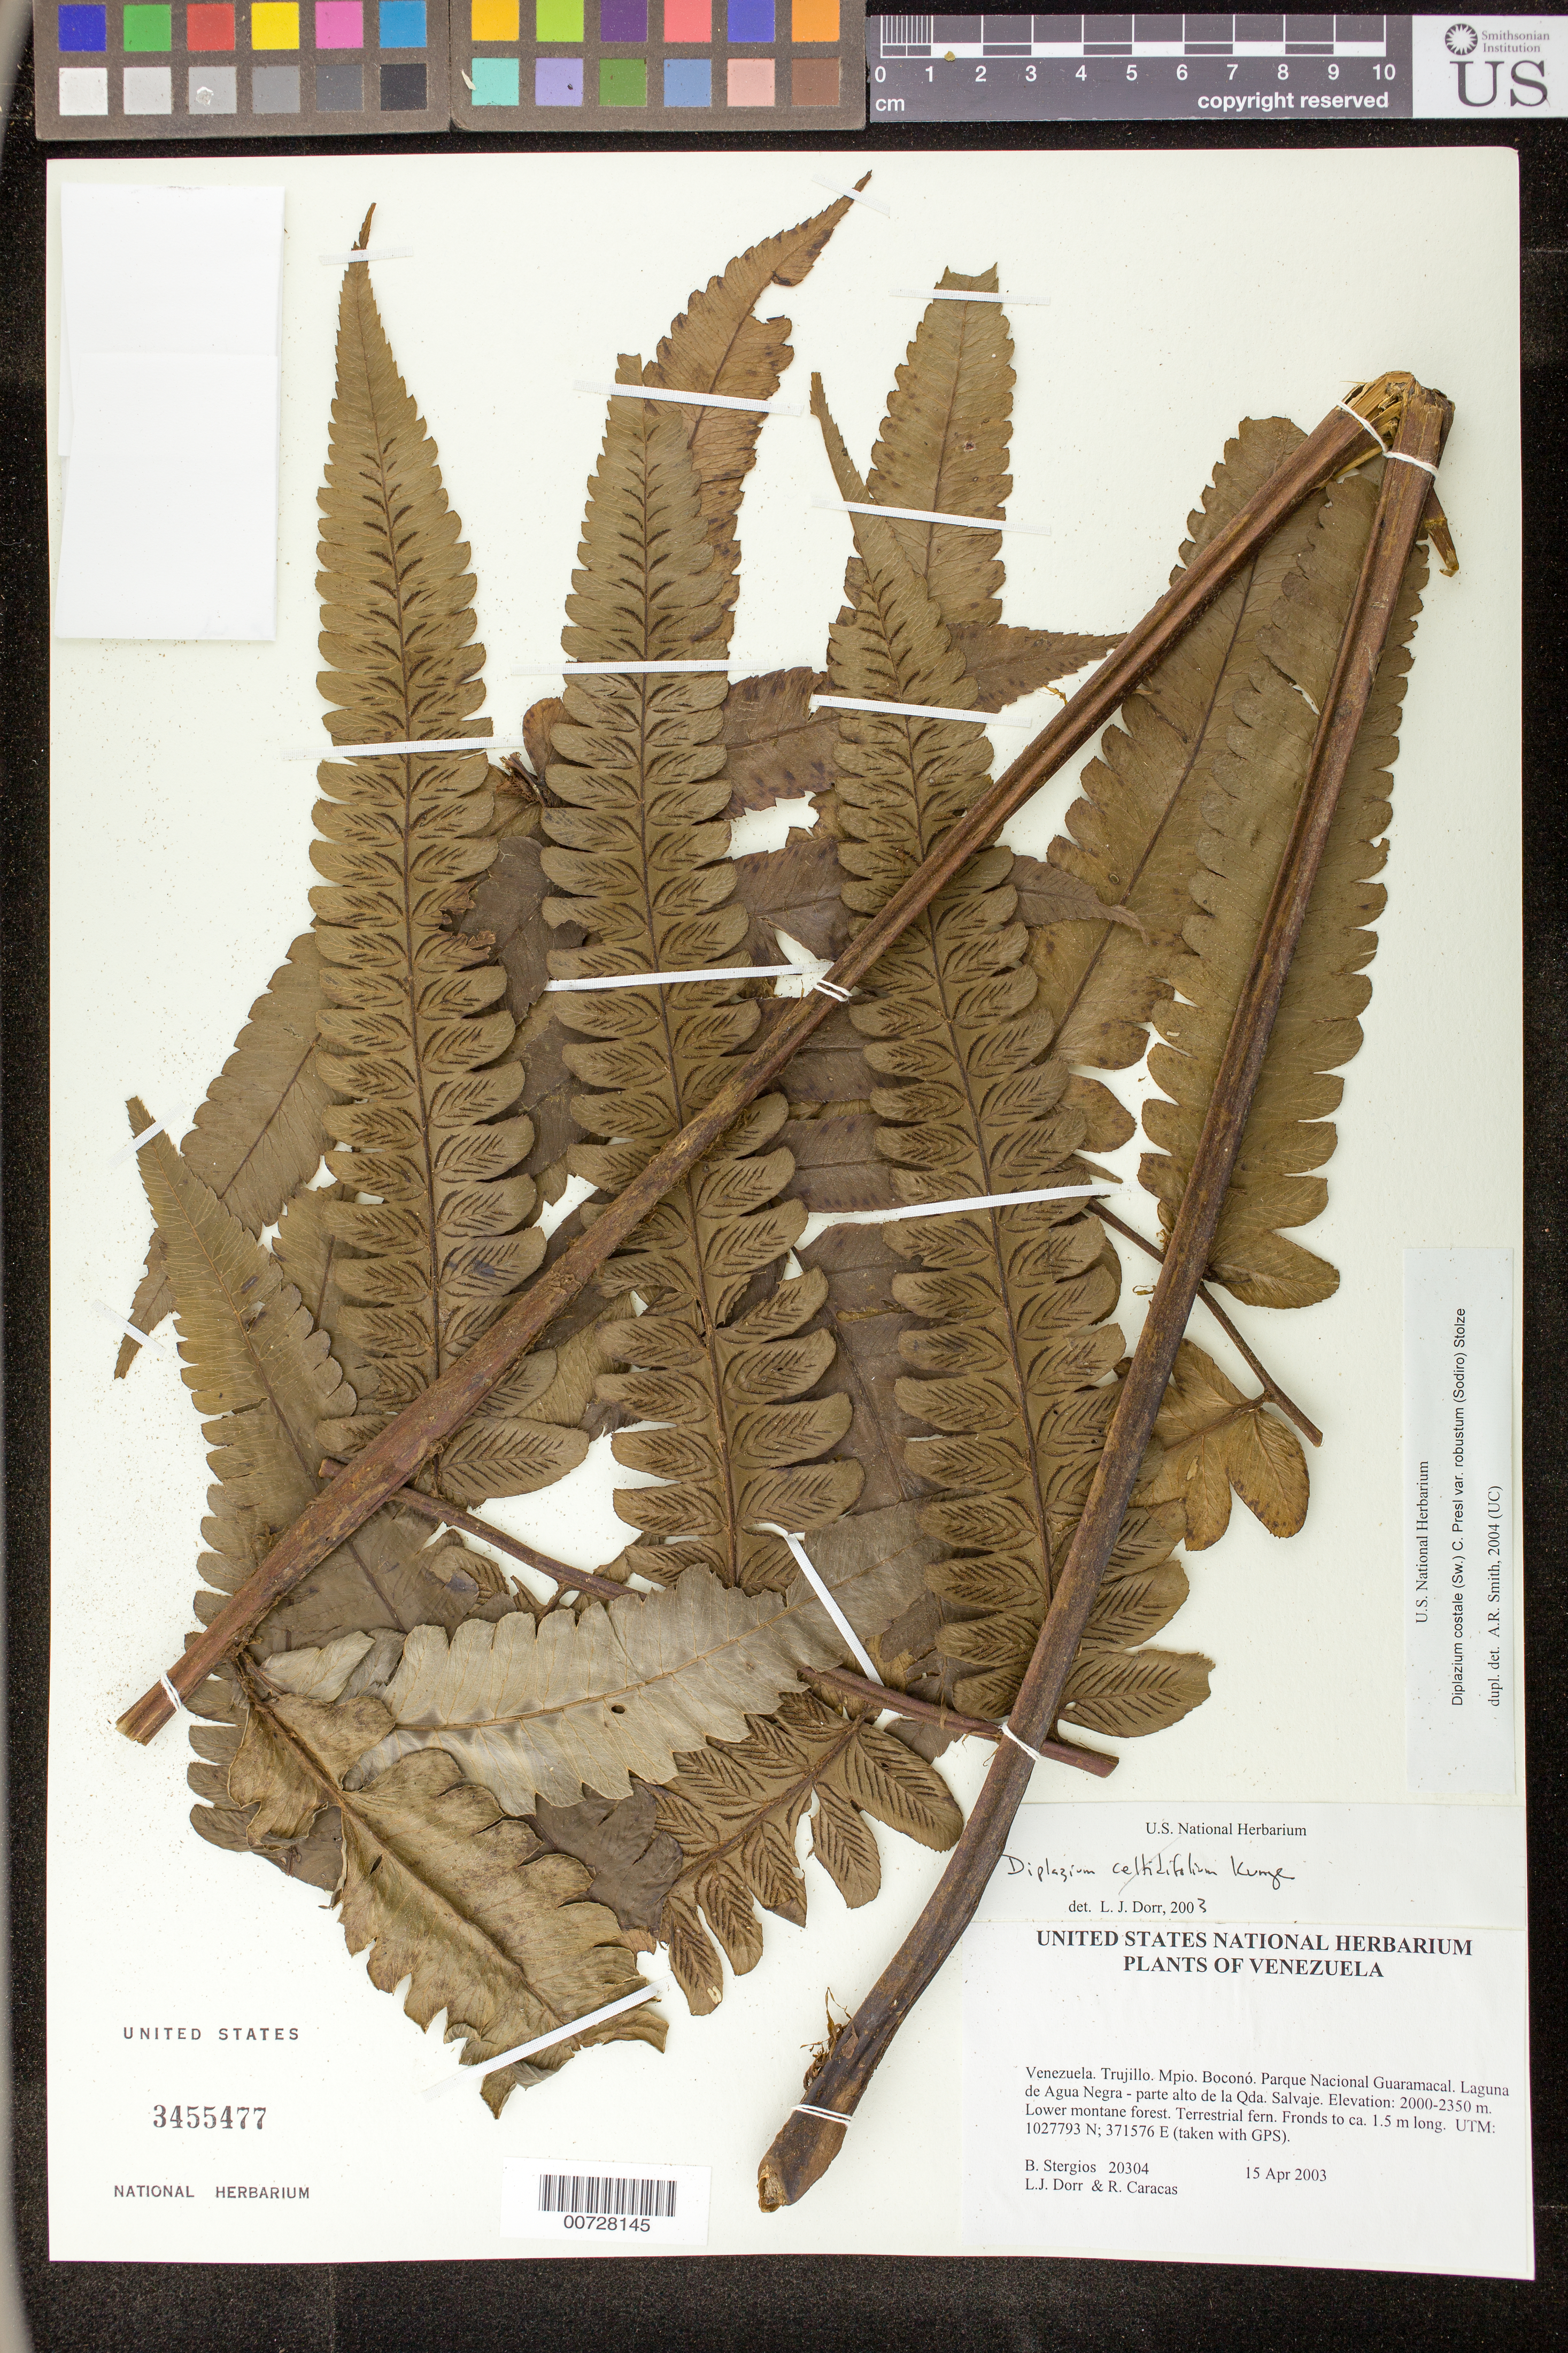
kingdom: Plantae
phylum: Tracheophyta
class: Polypodiopsida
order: Polypodiales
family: Athyriaceae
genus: Diplazium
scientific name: Diplazium costale var. robustum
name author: (Sodiro) Stolze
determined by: Smith, Alan R., (UC)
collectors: B. G. Stergios, L. J. Dorr & R. Caracas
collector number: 20304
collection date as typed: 15 Apr 2003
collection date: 2003-04-15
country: Venezuela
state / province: Trujillo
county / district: Boconó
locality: Parque Nacional Guaramacal, Laguna de Agua Negra - parte alto de la Qda. Salvaje.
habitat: Lower montane forest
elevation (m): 2000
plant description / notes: PORT, UC, US, VEN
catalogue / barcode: US 3455477